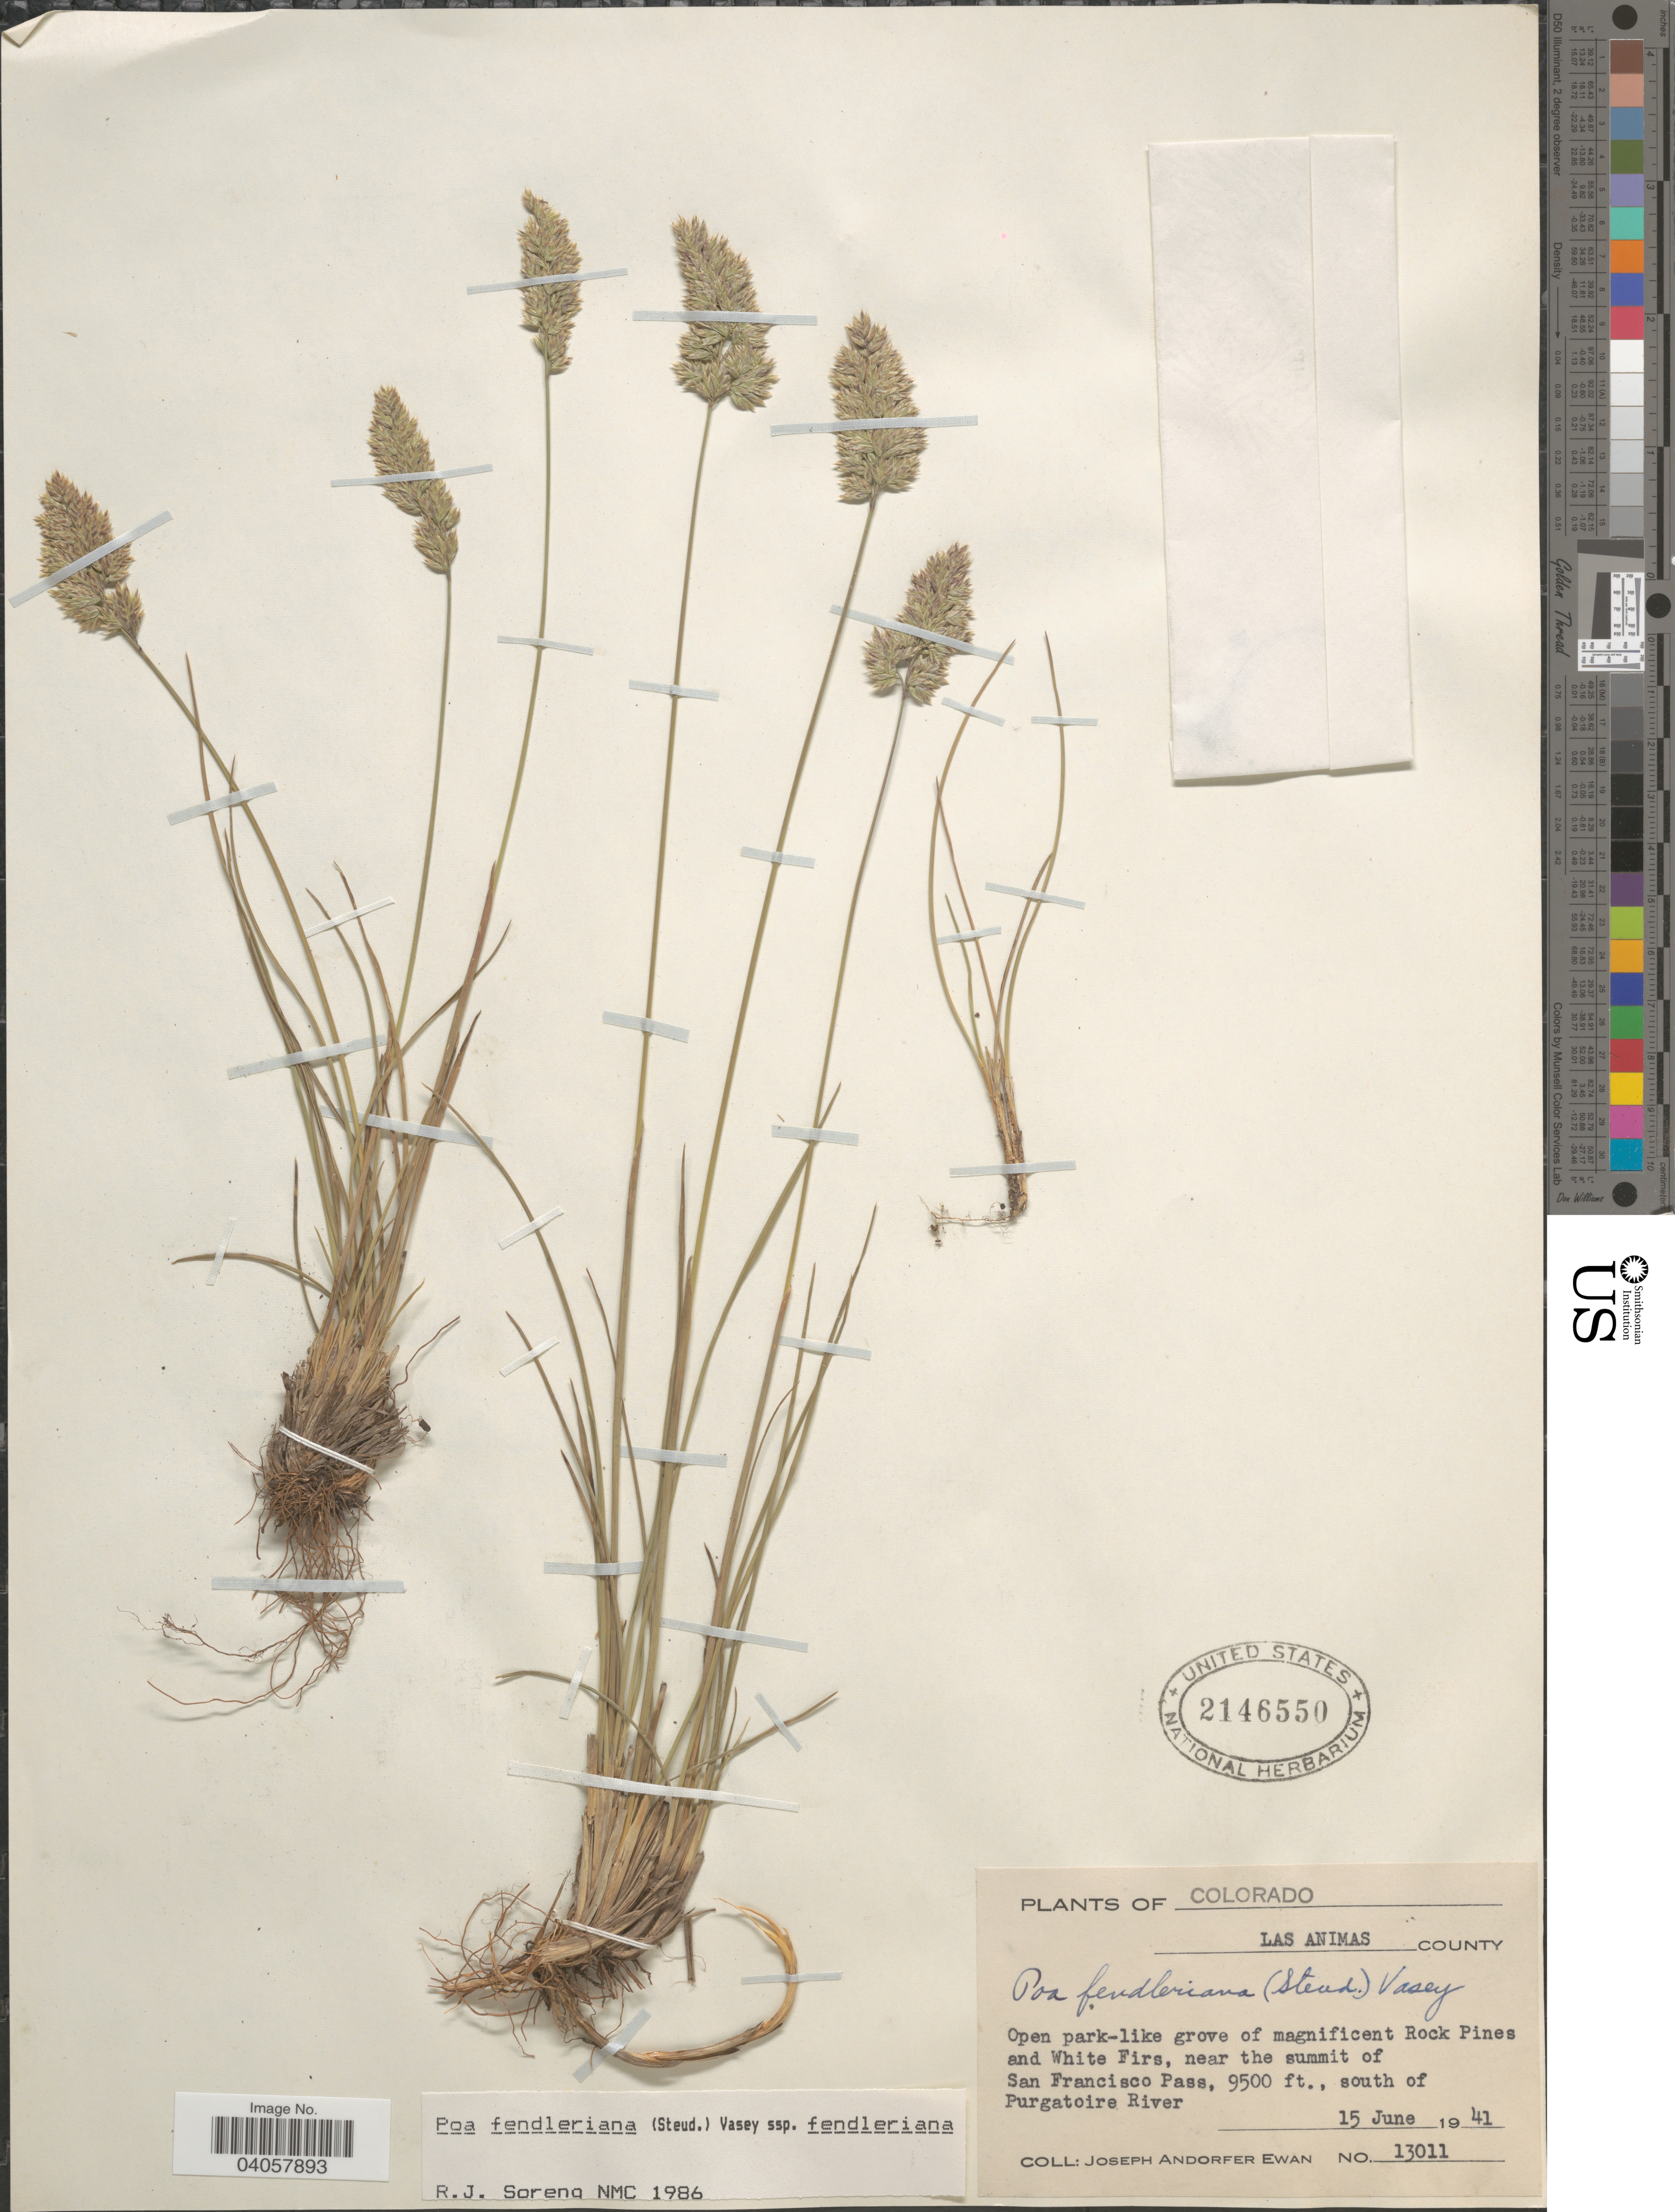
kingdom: Plantae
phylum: Tracheophyta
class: Liliopsida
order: Poales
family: Poaceae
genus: Poa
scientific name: Poa fendleriana subsp. fendleriana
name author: (Steud.) Vasey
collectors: J. A. Ewan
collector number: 13011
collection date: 1941-06-15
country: United States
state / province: Colorado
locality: Las Animas County. Open park-like grove of magnificent Rock Pines and White Firs, near the summit of San Francisco Pass, south of Purgatoire River.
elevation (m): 2896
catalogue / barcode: US 2146550